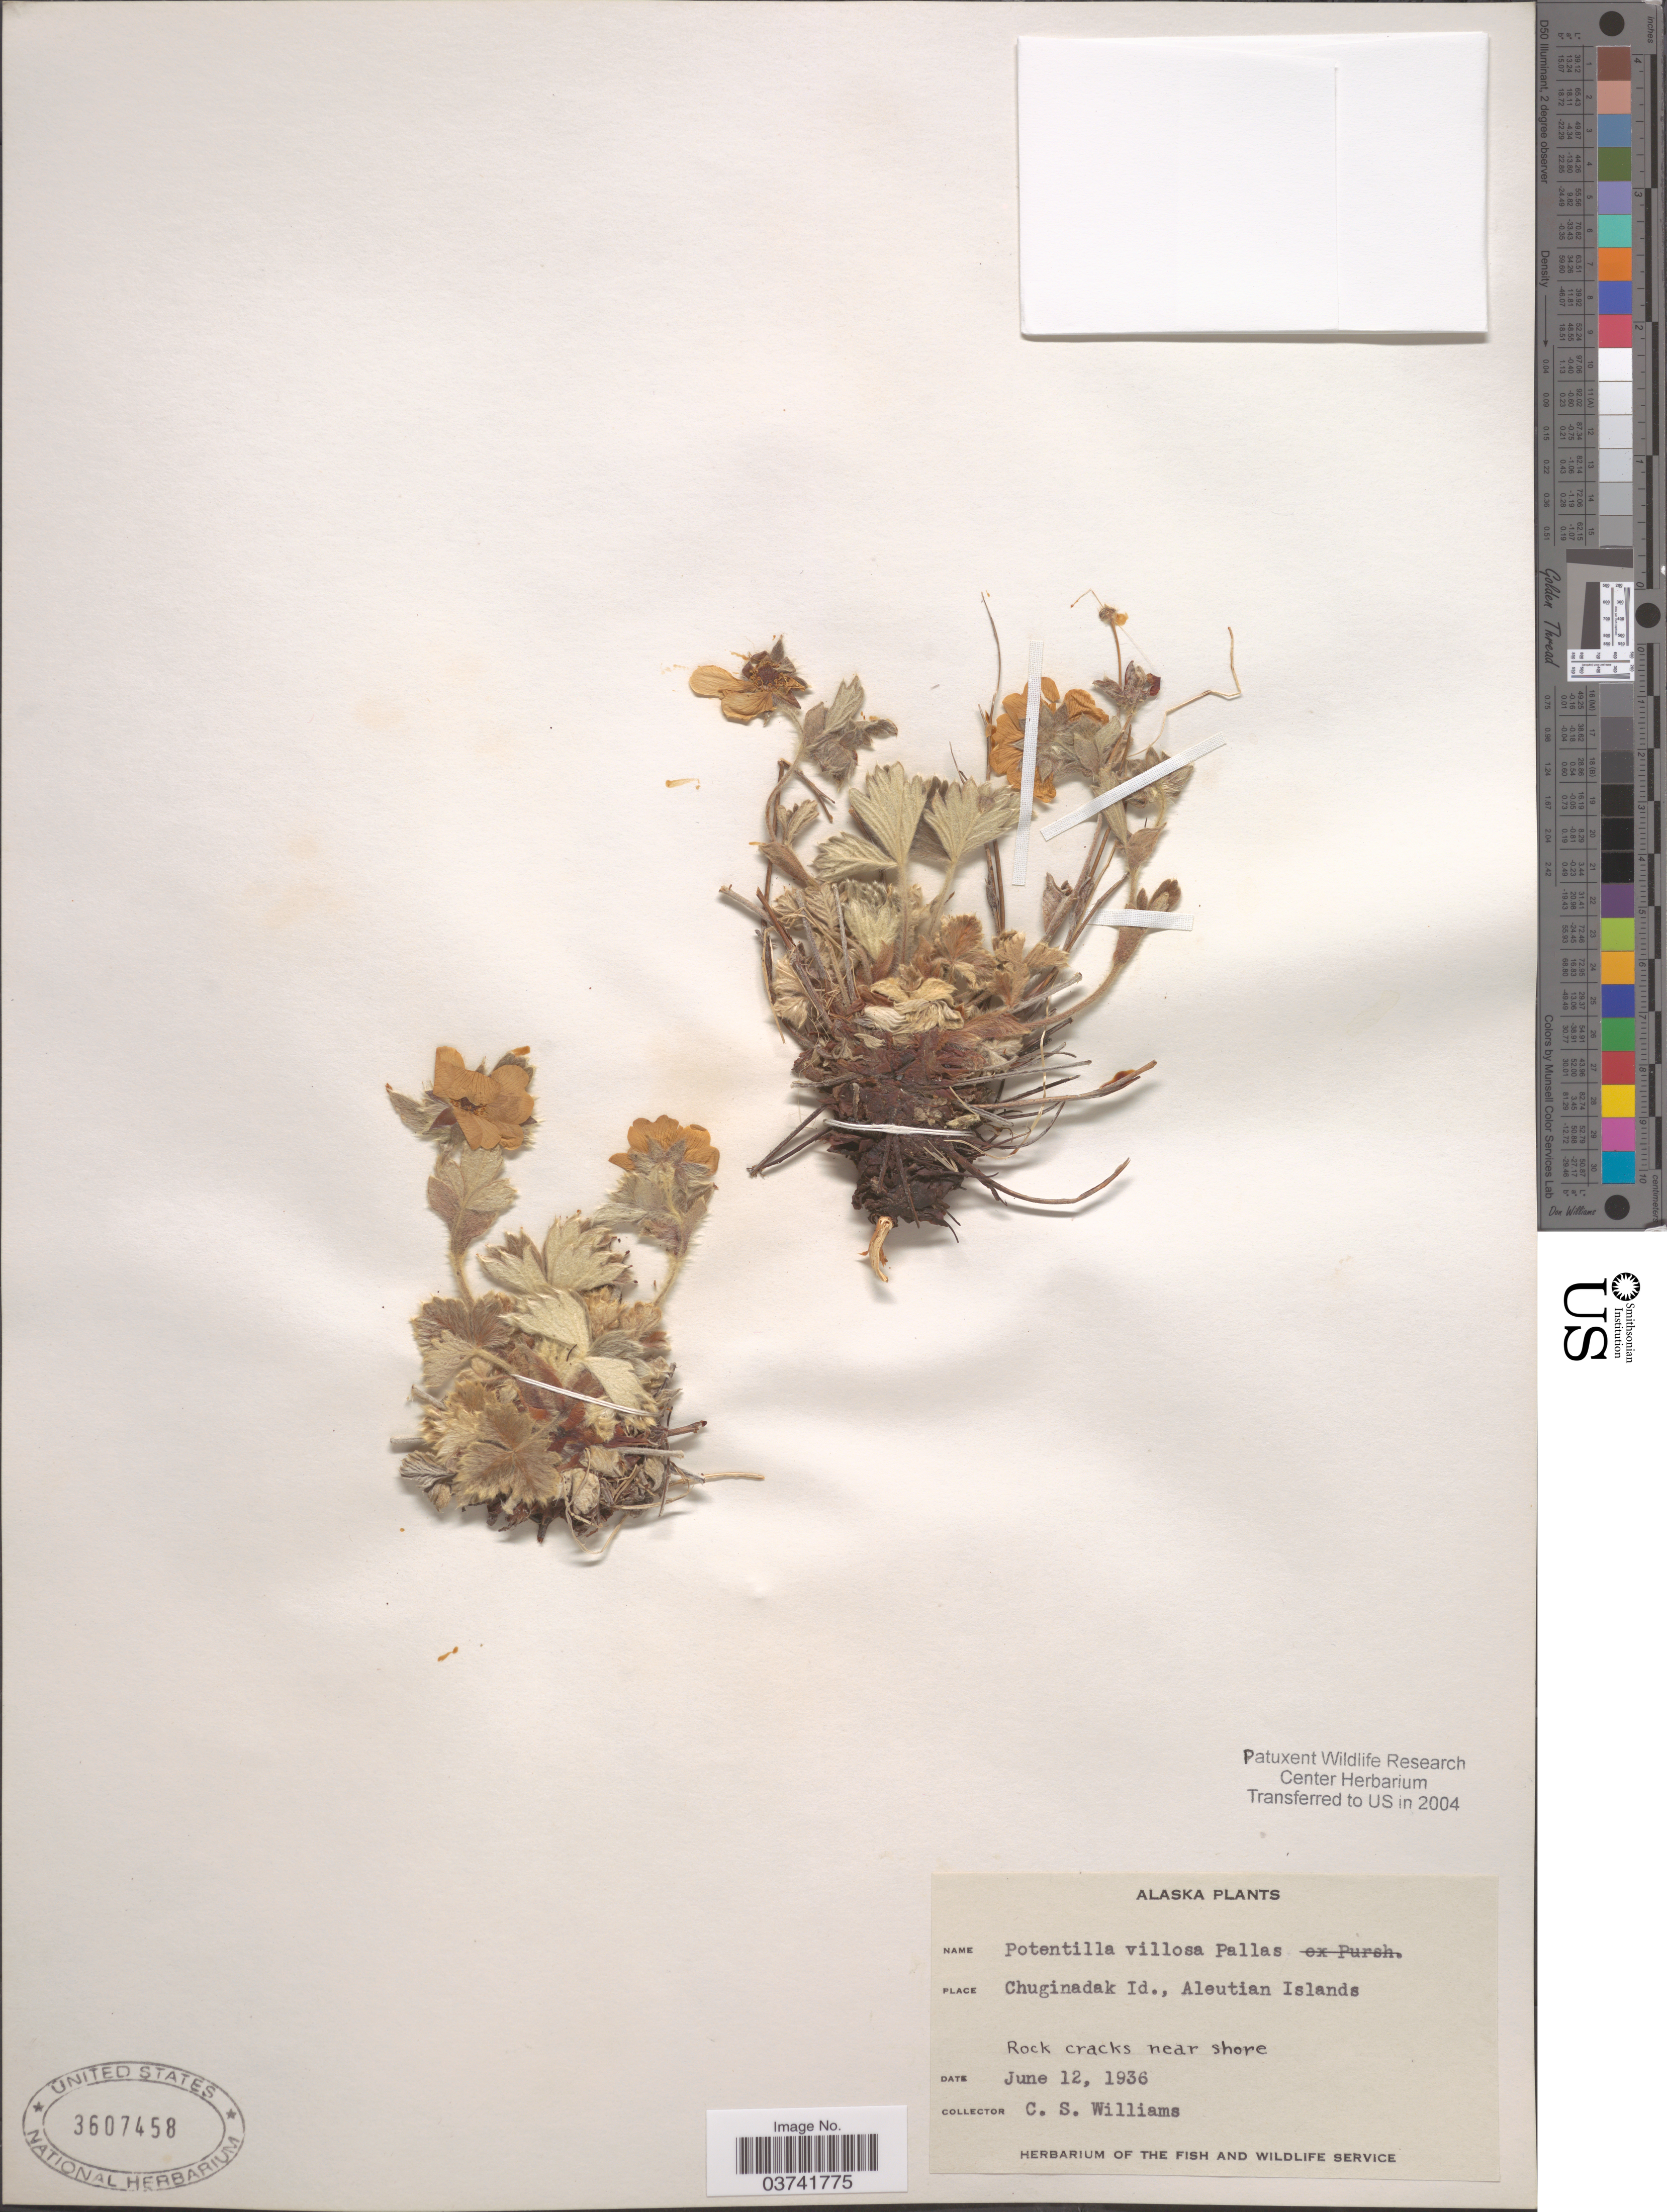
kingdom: Plantae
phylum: Tracheophyta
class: Magnoliopsida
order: Rosales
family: Rosaceae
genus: Potentilla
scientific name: Potentilla villosa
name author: Pall. ex Pursh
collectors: C. Williams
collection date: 1936-06-12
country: United States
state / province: Alaska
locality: Chuginadak Id., Aleutian Islands.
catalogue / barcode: US 3607458